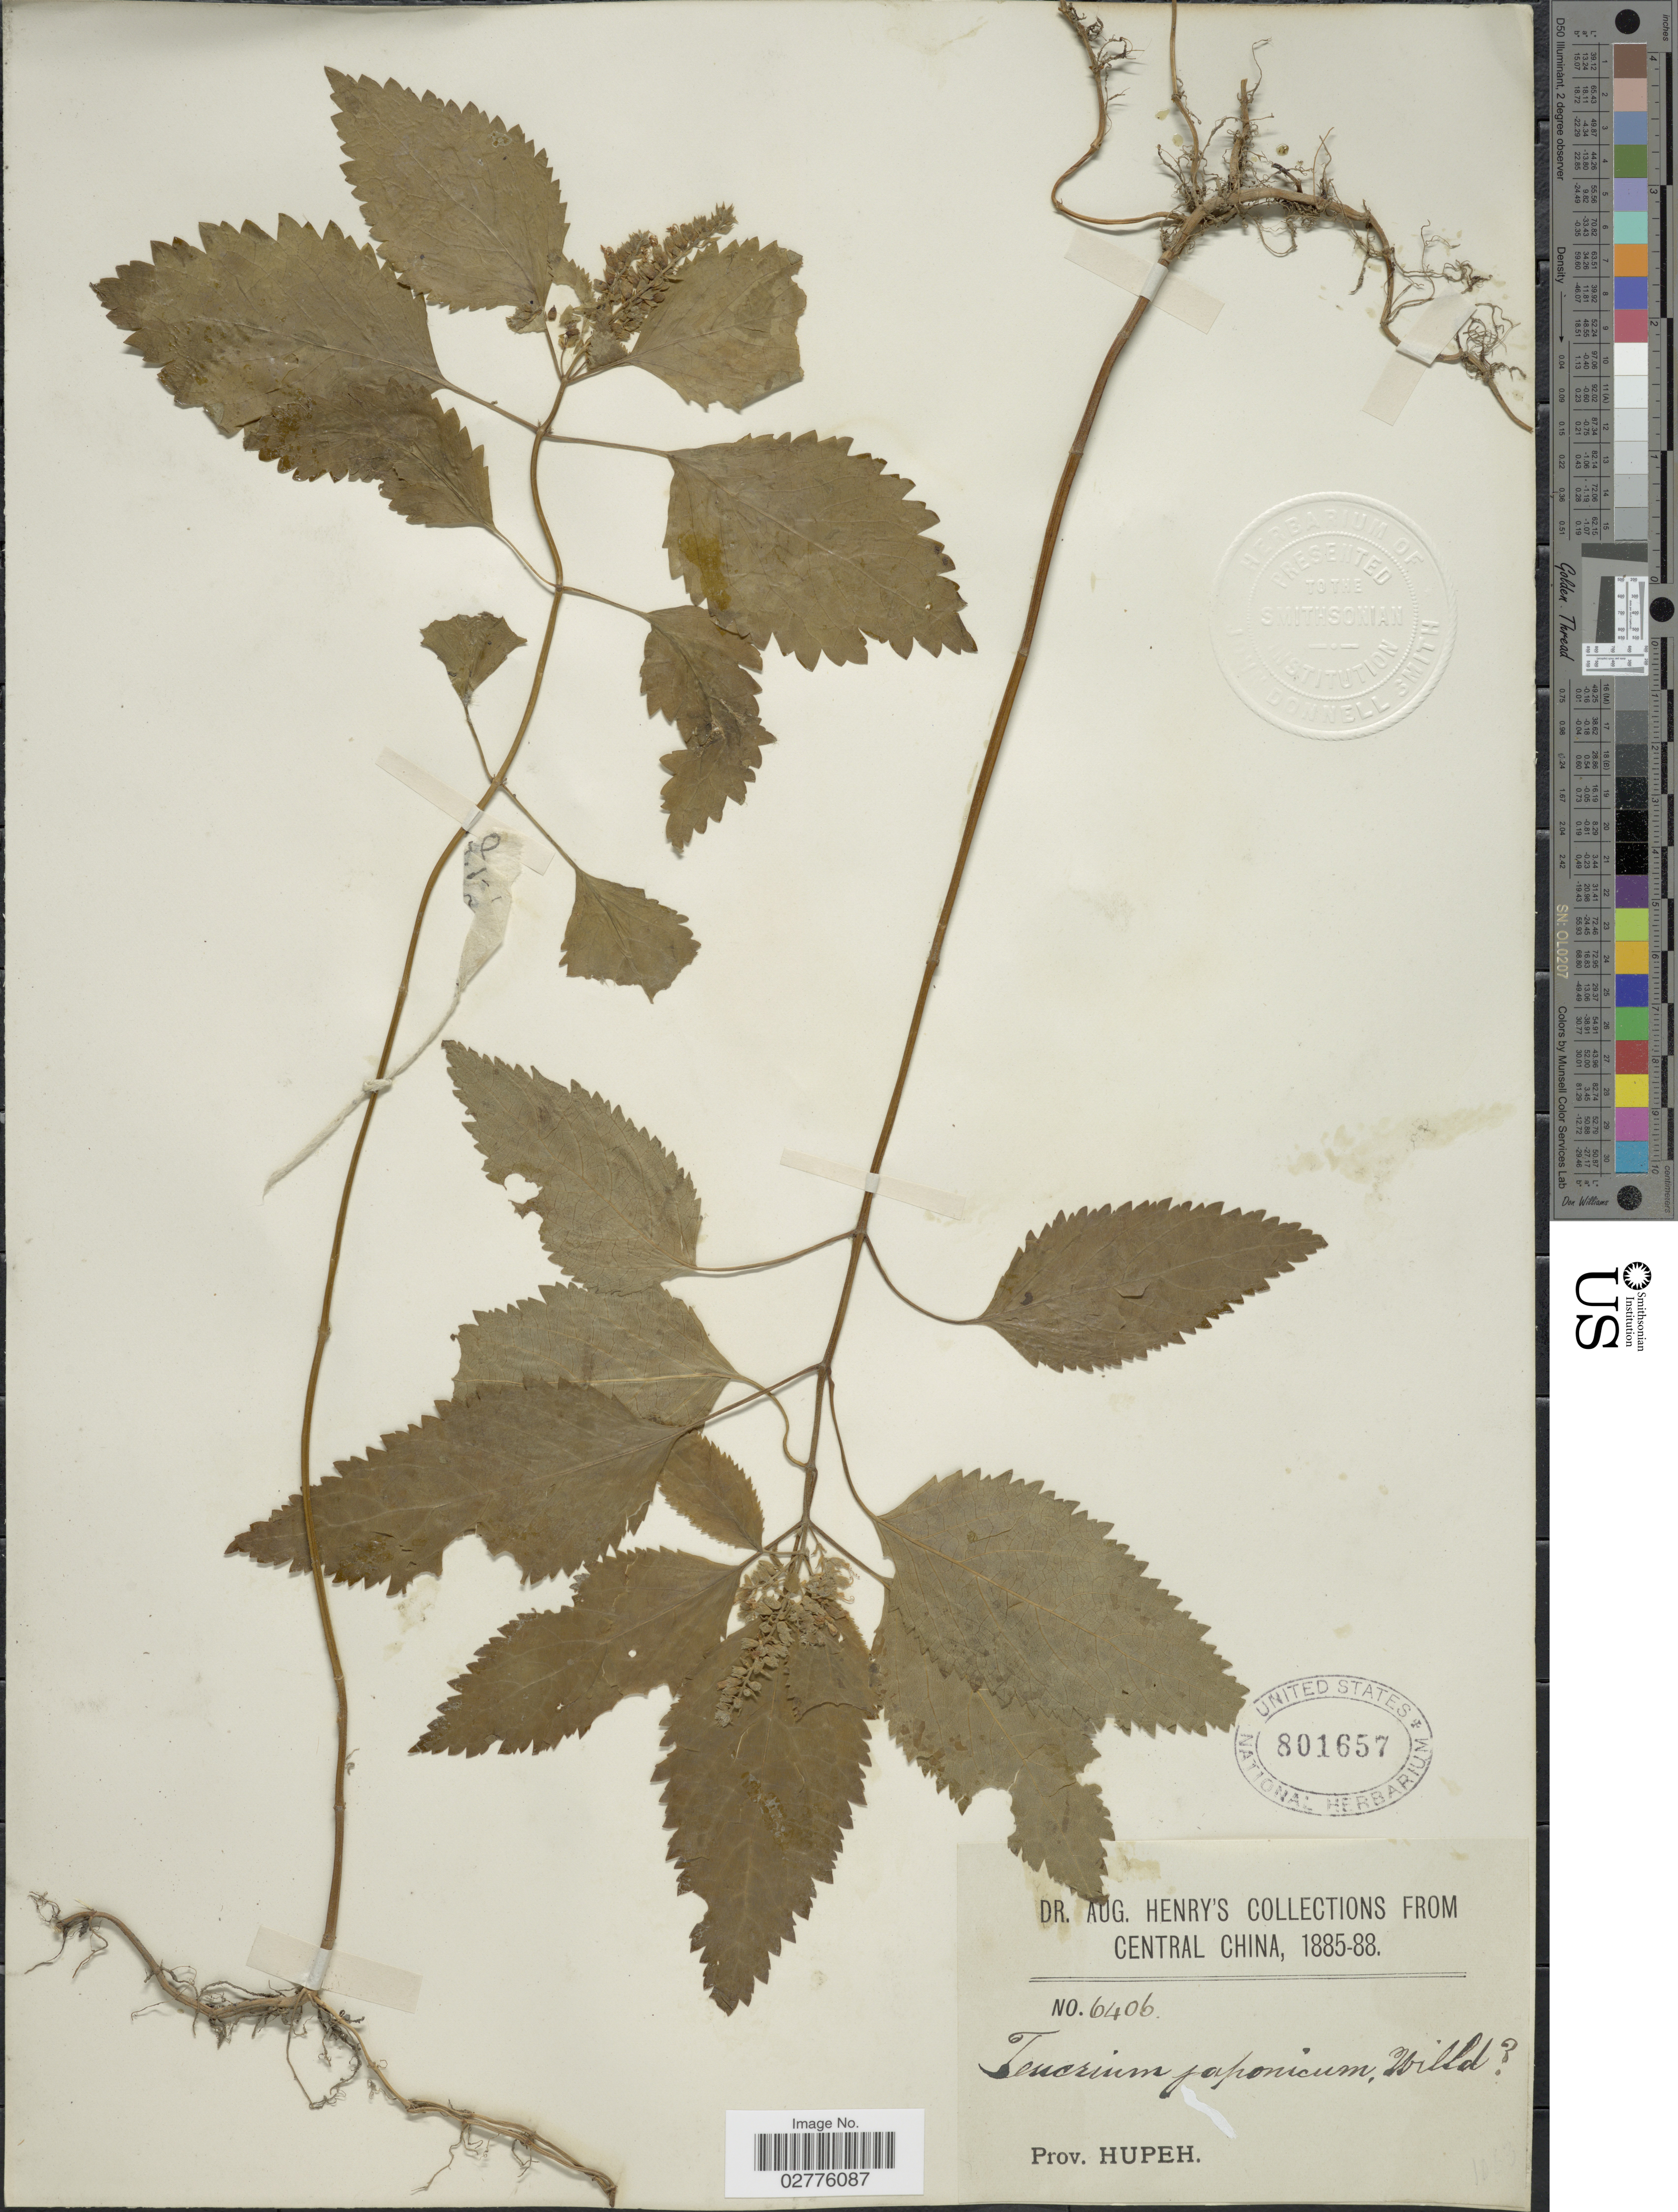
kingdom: Plantae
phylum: Tracheophyta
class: Magnoliopsida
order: Lamiales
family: Lamiaceae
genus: Teucrium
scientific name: Teucrium japonicum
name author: Houtt.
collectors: A. Henry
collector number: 6406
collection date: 1885/1888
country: China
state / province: Hubei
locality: Central China, Prov. Hupeh.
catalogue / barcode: US 801657